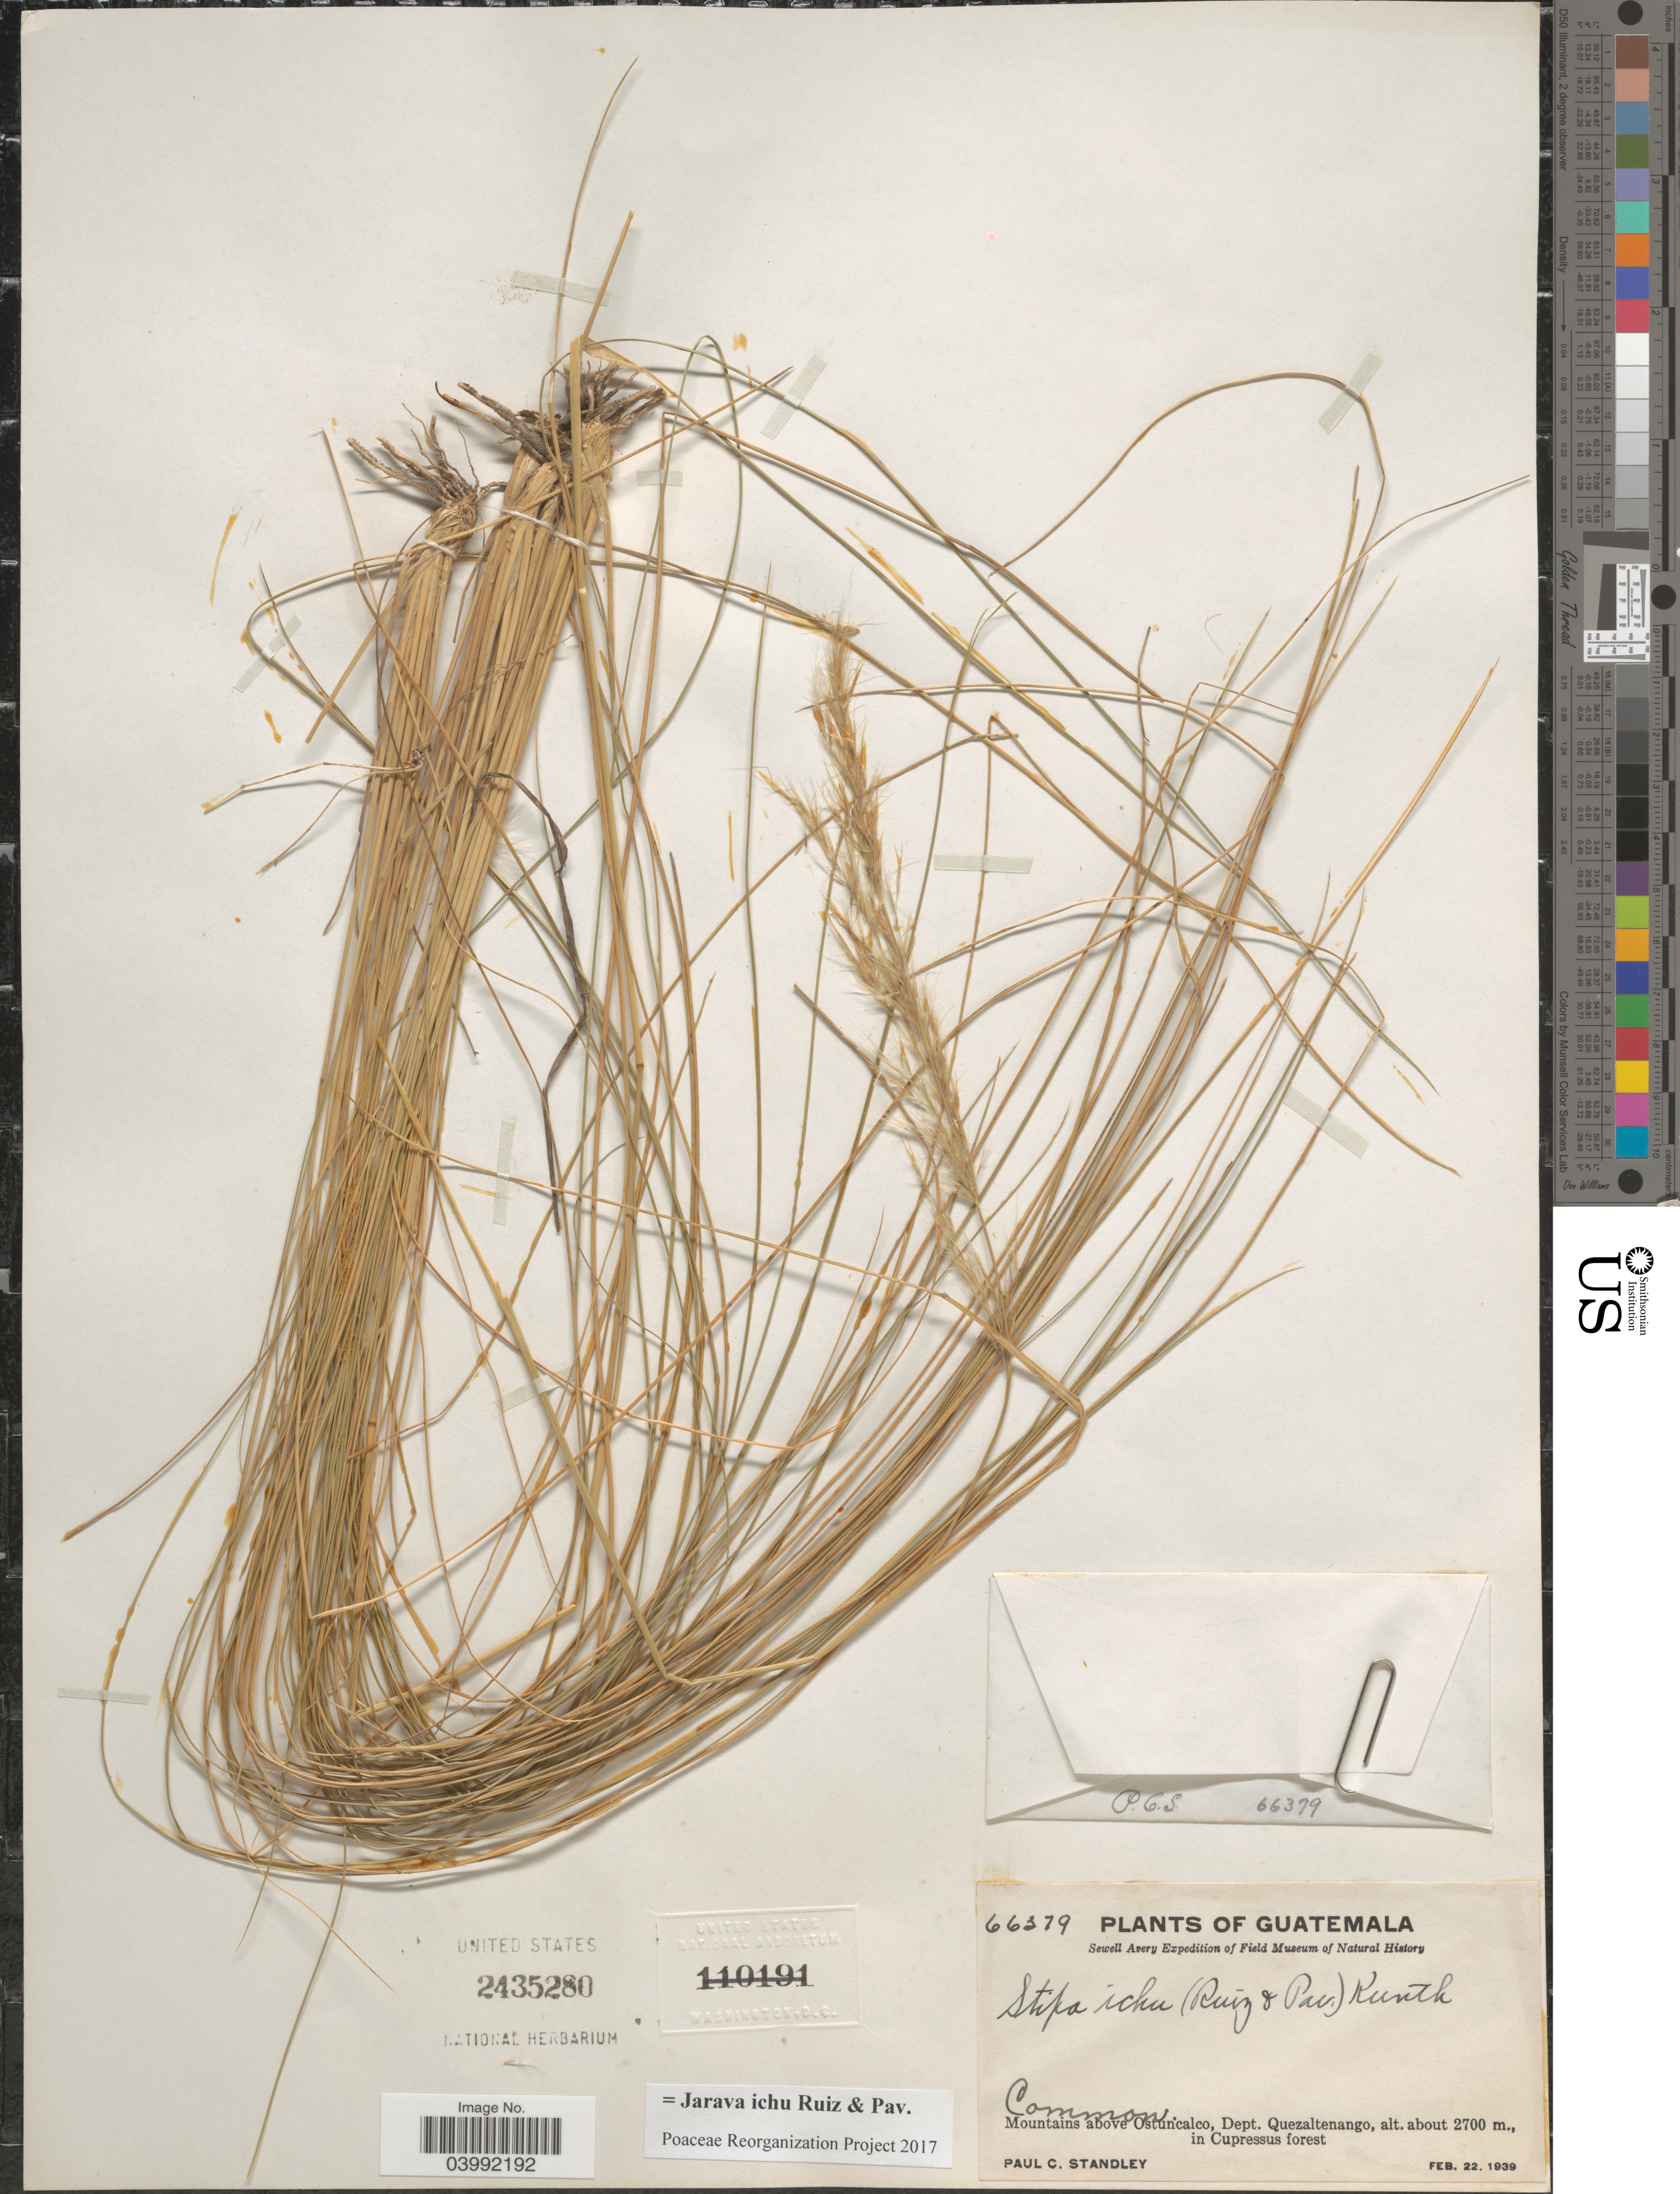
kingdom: Plantae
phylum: Tracheophyta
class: Liliopsida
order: Poales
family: Poaceae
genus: Jarava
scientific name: Jarava ichu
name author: Ruiz & Pav.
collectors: P. C. Standley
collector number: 66379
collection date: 1939-02-22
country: Guatemala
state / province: Quetzaltenango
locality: Mountains above Ostuncalco, Dept. Quezaltenango.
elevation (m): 2700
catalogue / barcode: US 2435280